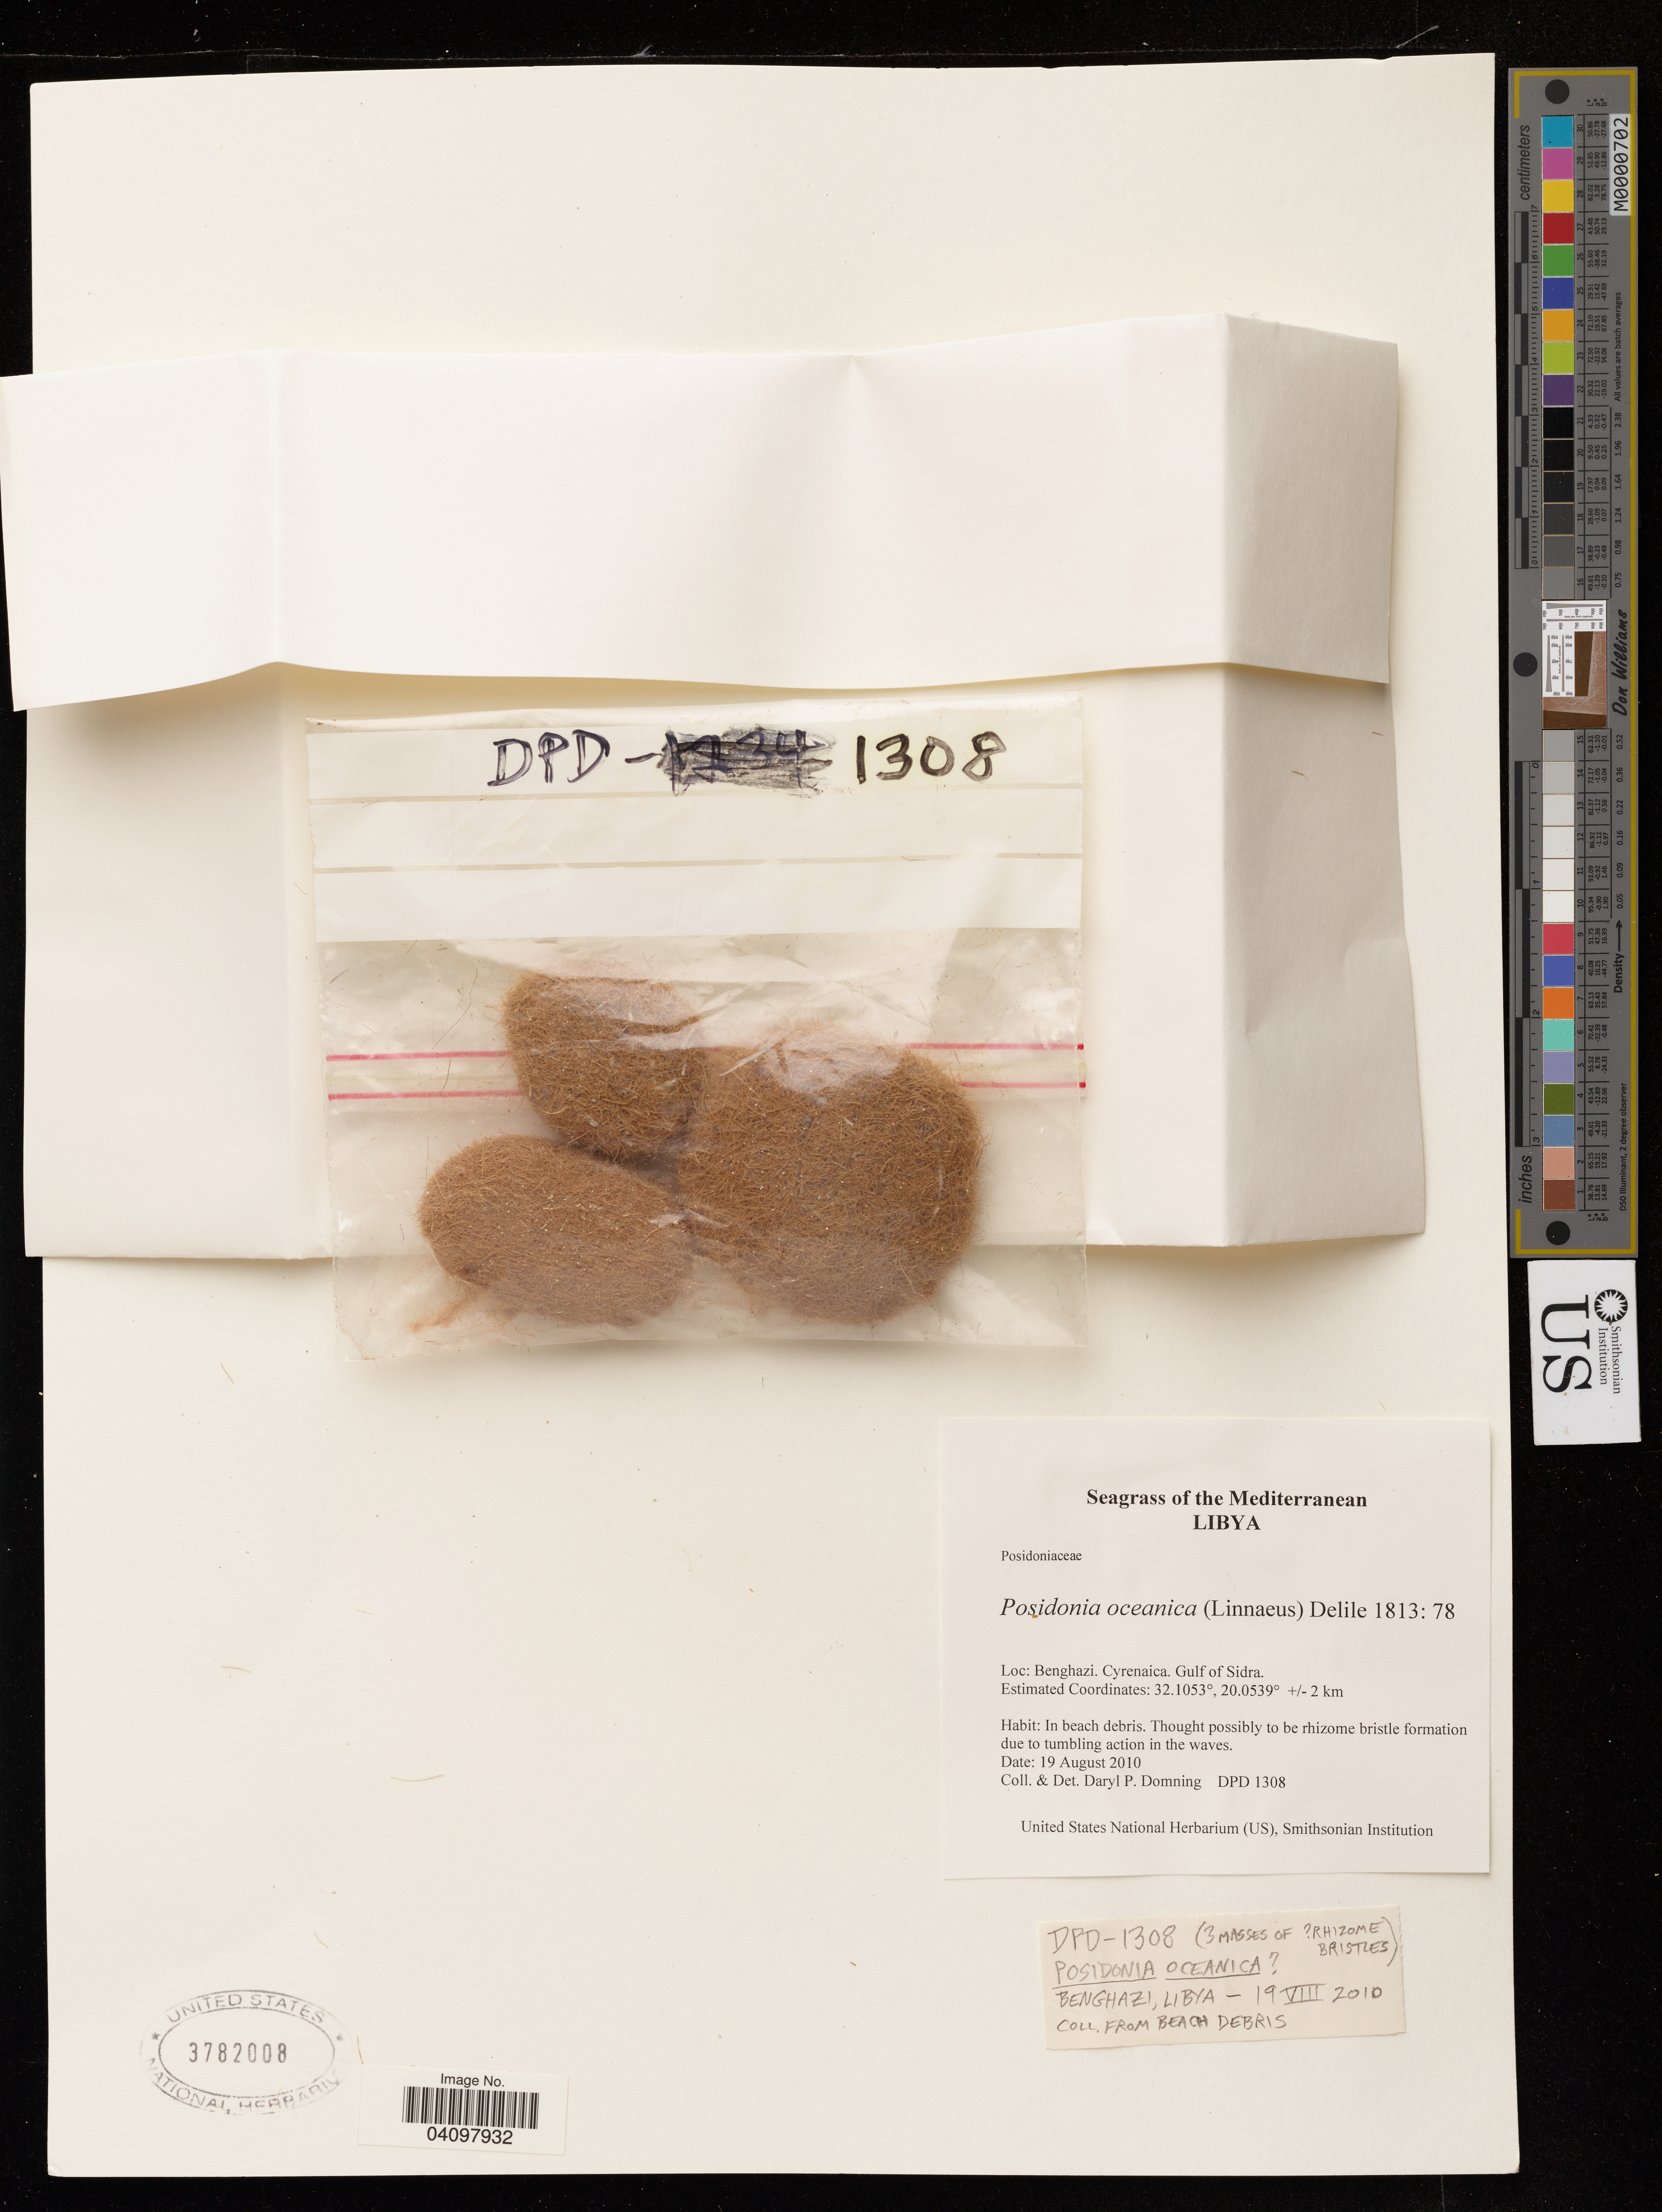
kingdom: Plantae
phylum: Tracheophyta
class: Liliopsida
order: Alismatales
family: Posidoniaceae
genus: Posidonia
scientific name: Posidonia oceanica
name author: (L.) Delile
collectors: D. Domning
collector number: DPD 1308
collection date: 2010-08-19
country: Libya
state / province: Bengo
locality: Benghazi. Cyrenaica. Gulf of Sidra. +/- 2 km.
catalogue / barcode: US 3782008